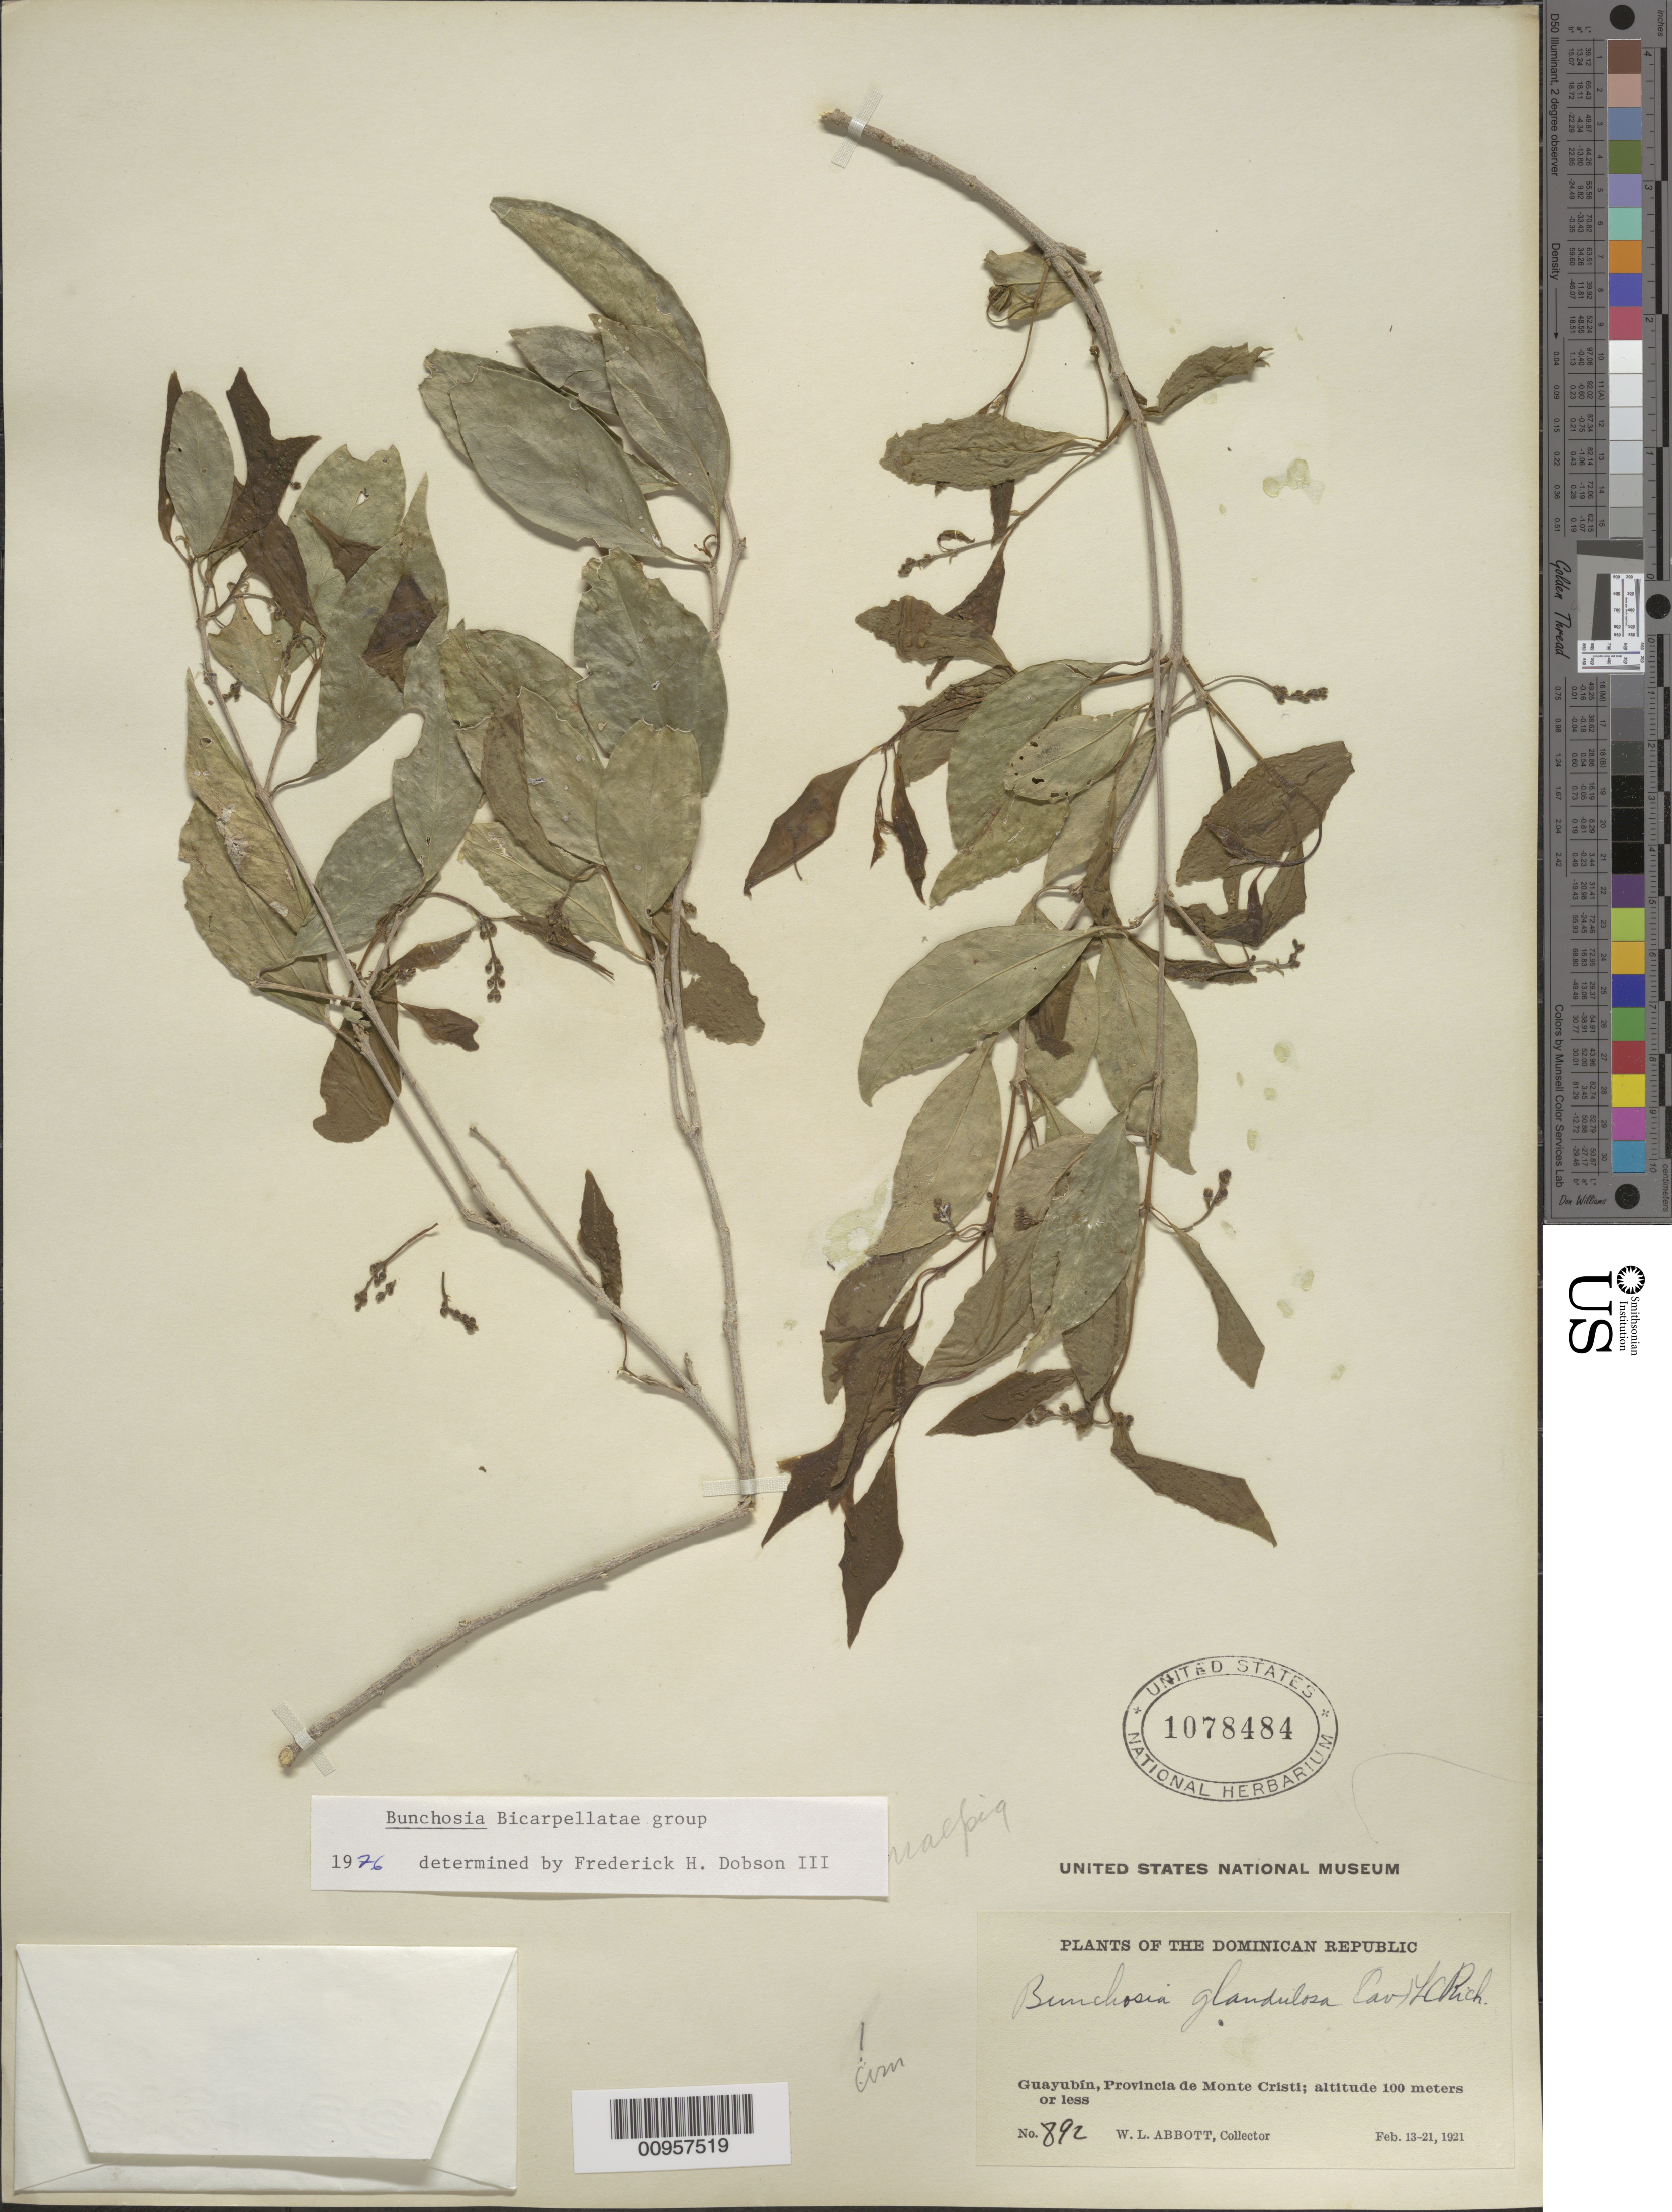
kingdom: Plantae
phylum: Tracheophyta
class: Magnoliopsida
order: Malpighiales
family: Malpighiaceae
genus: Bunchosia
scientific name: Bunchosia glandulosa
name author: (Cav.) DC.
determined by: Dobson, Frederick H.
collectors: W. L. Abbott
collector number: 892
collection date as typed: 13 Feb 1921 to 21 Feb 1921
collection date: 1921-02-13/1921-02-21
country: Dominican Republic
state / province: Monte Cristi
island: Hispaniola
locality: Guayubín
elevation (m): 100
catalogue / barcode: US 1078484